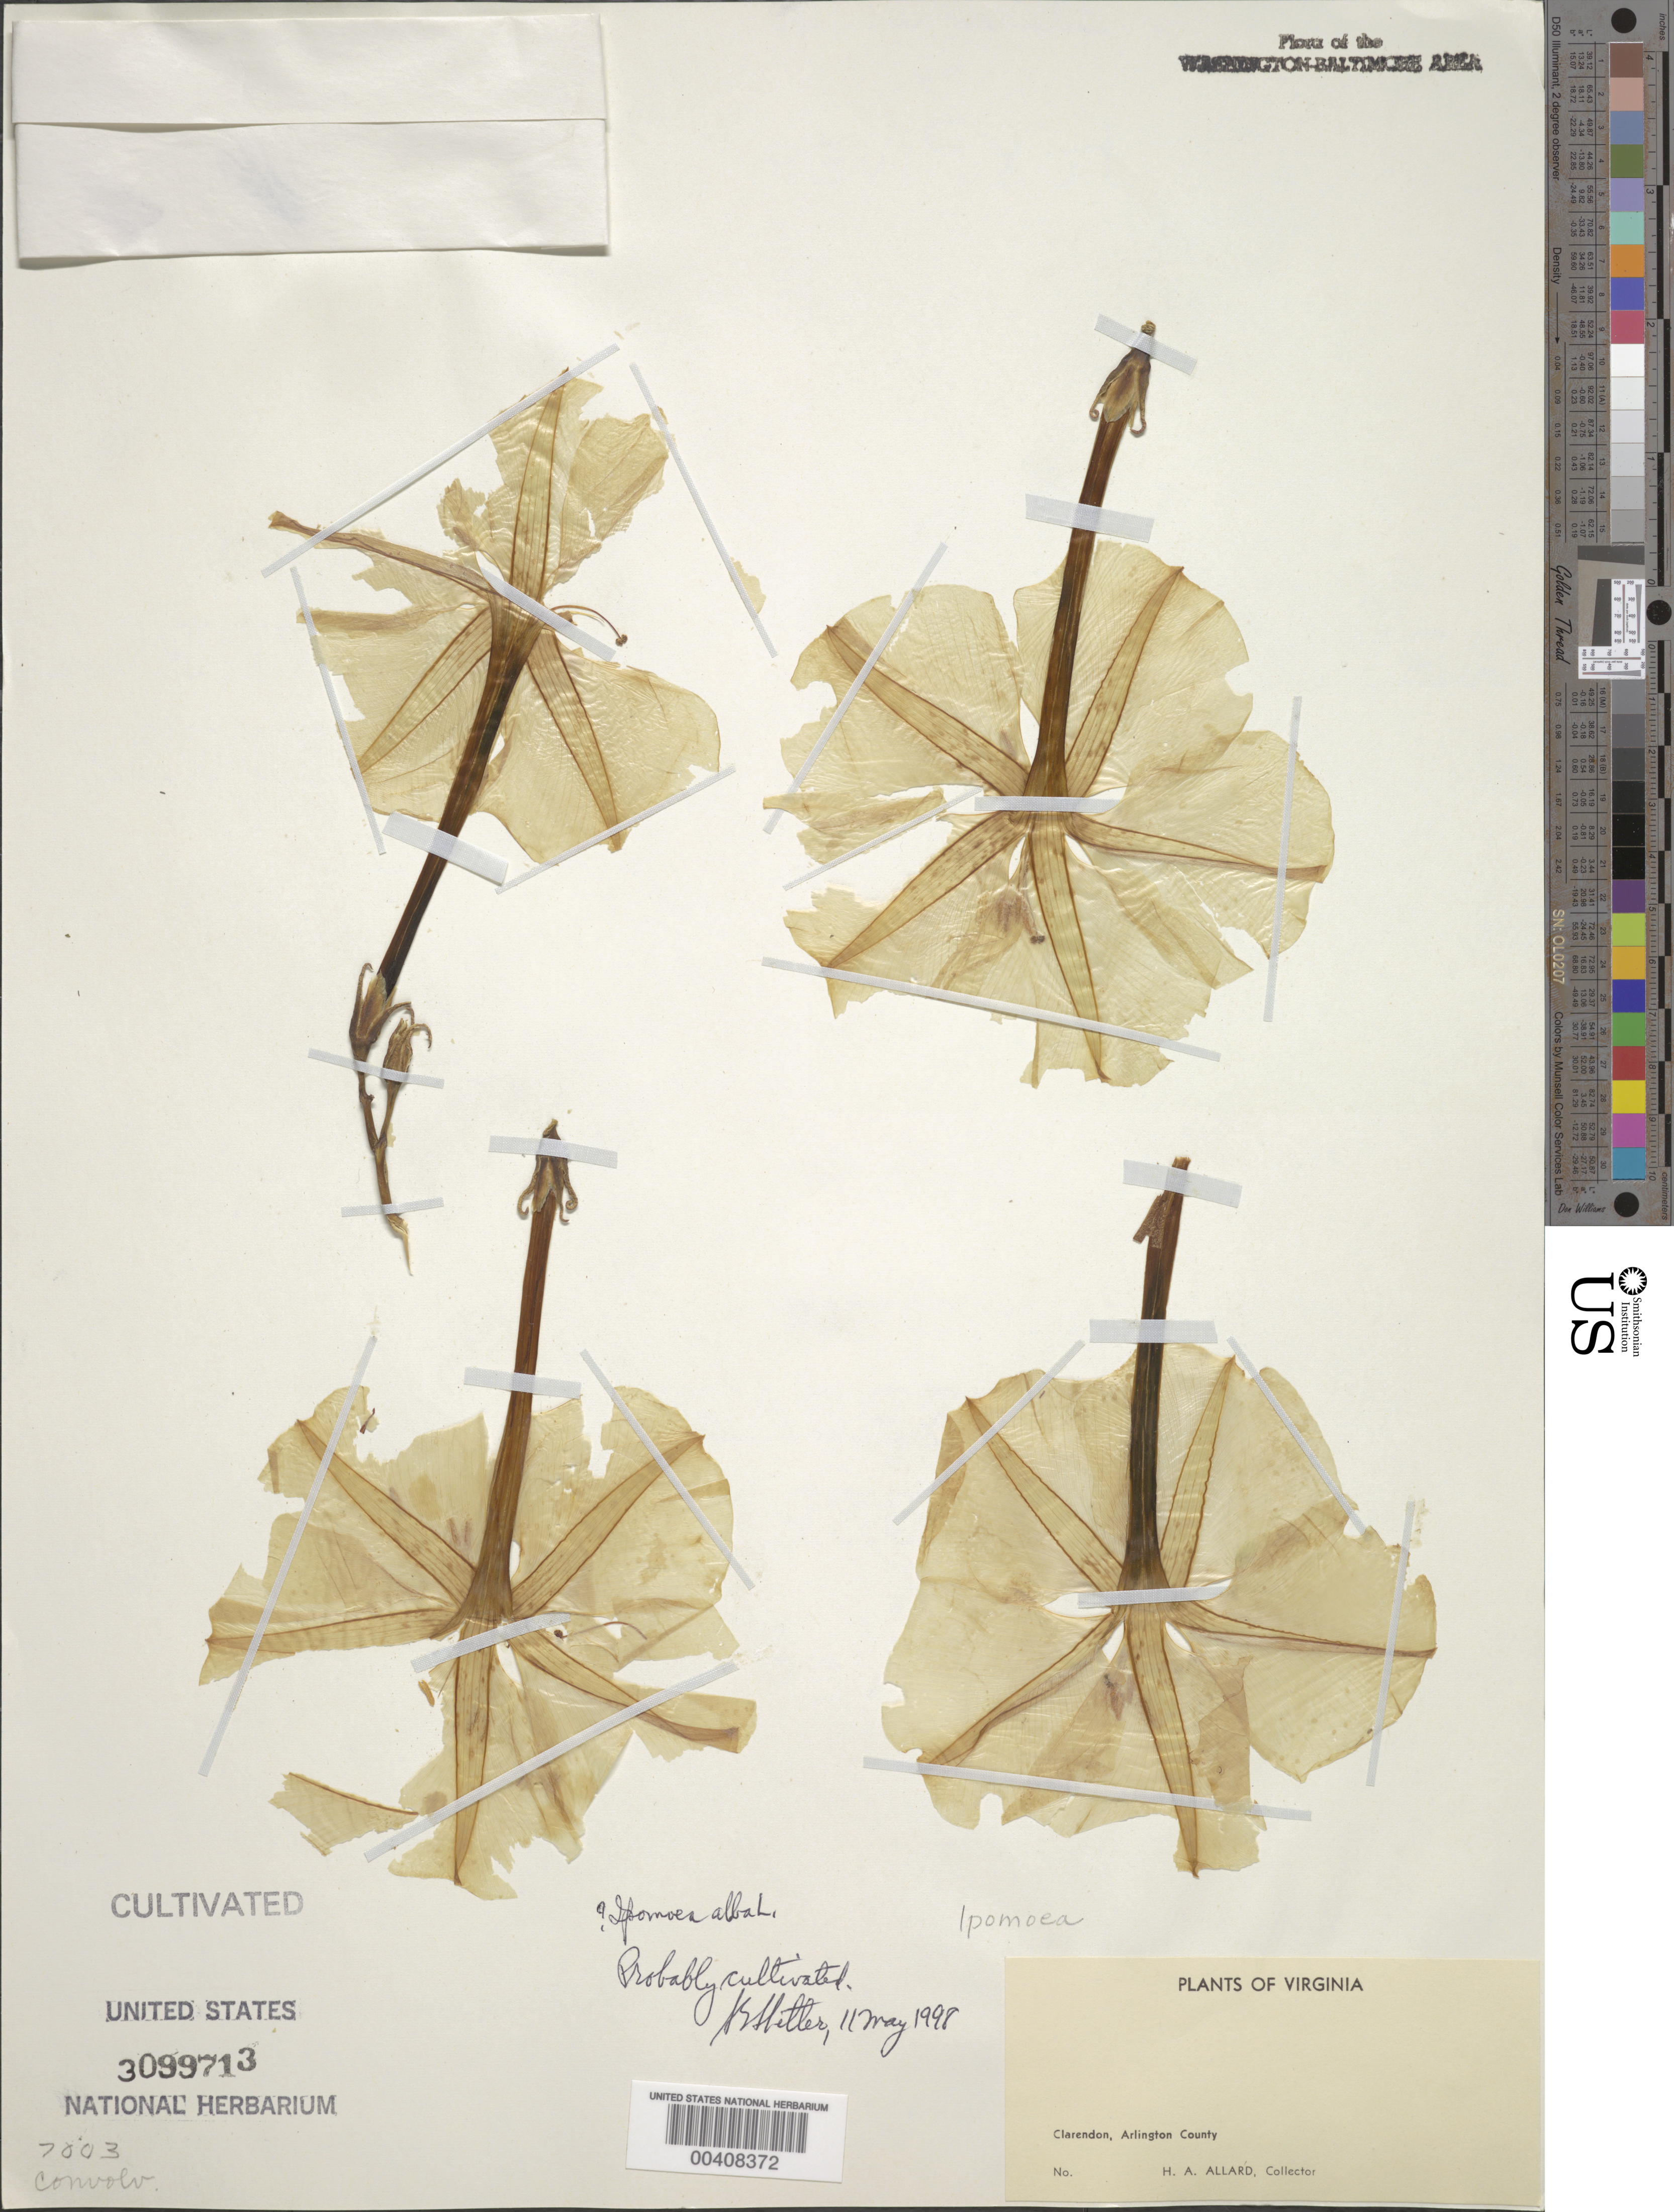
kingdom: Plantae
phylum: Tracheophyta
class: Magnoliopsida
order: Solanales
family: Convolvulaceae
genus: Ipomoea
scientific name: Ipomoea alba L.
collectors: H. A. Allard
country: United States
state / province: Virginia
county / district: Arlington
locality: Clarendon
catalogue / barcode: US 3099713